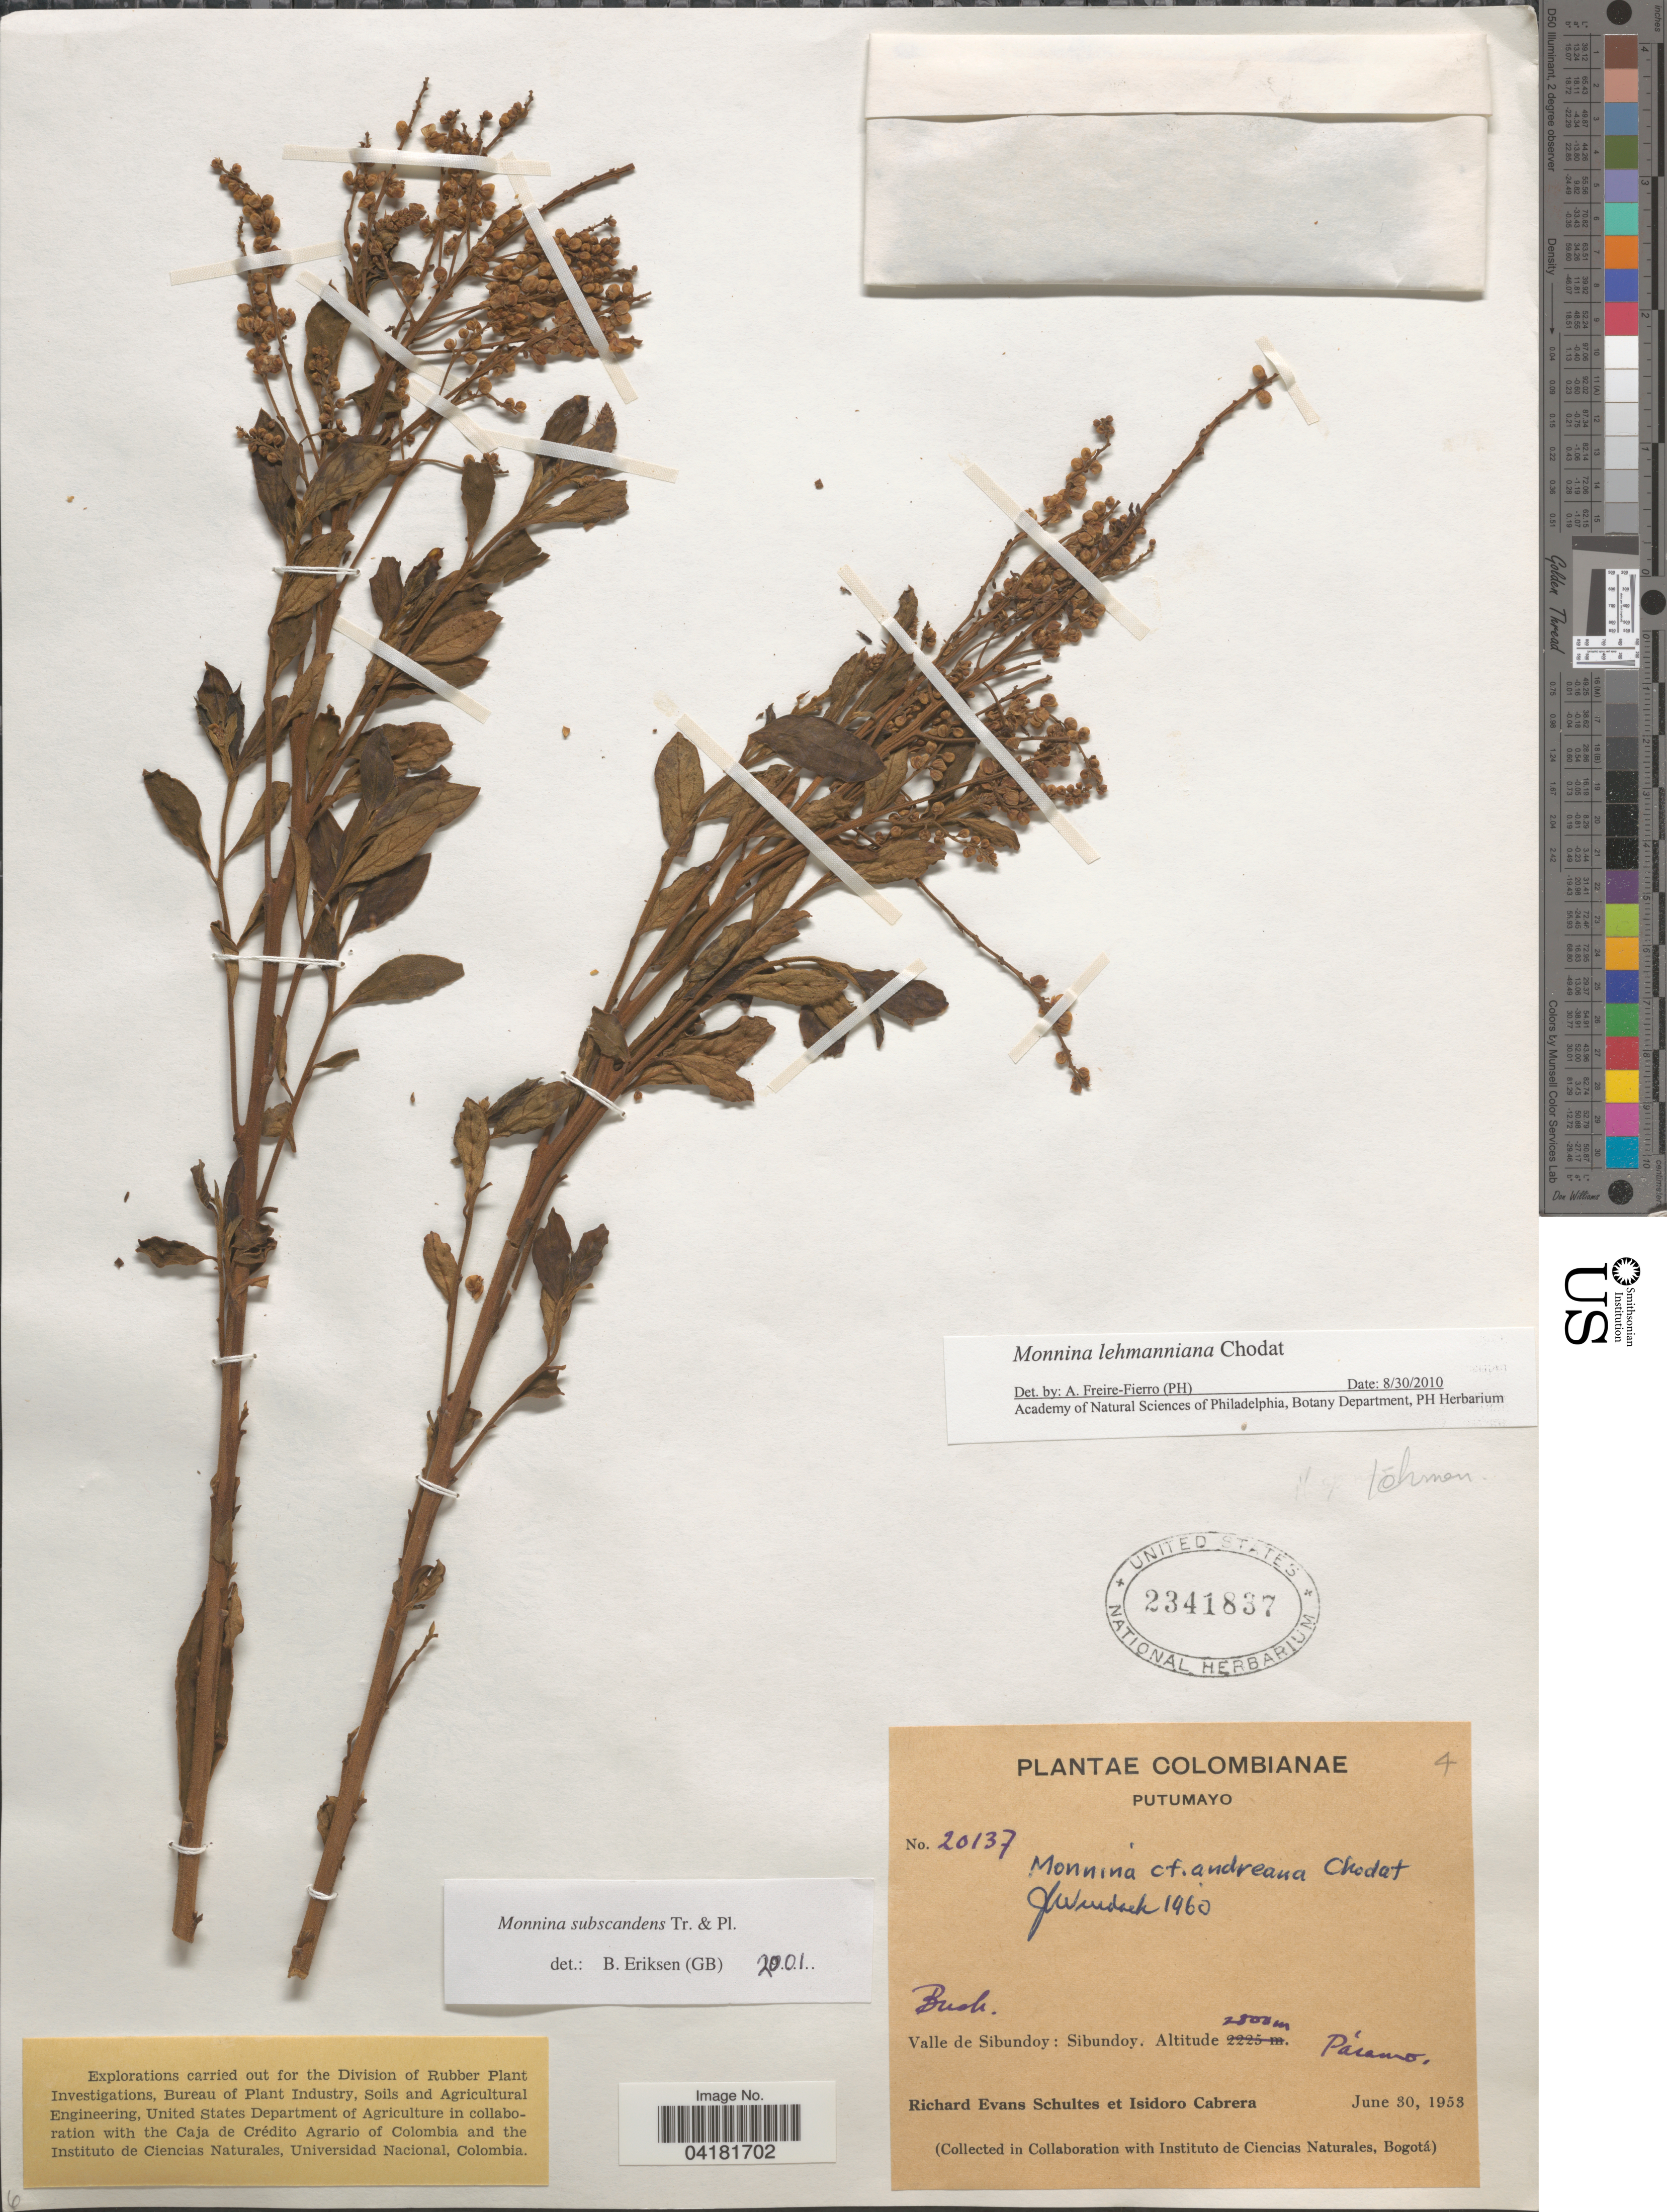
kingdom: Plantae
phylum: Tracheophyta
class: Magnoliopsida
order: Fabales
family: Polygalaceae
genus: Monnina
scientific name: Monnina lehmanniana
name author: Chodat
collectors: R. E. Schultes & I. Cabrera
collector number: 20137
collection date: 1958-06-30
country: Colombia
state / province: Putumayo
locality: Valle de Sibundoy: Sibundoy.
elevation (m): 2800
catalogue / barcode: US 2341837